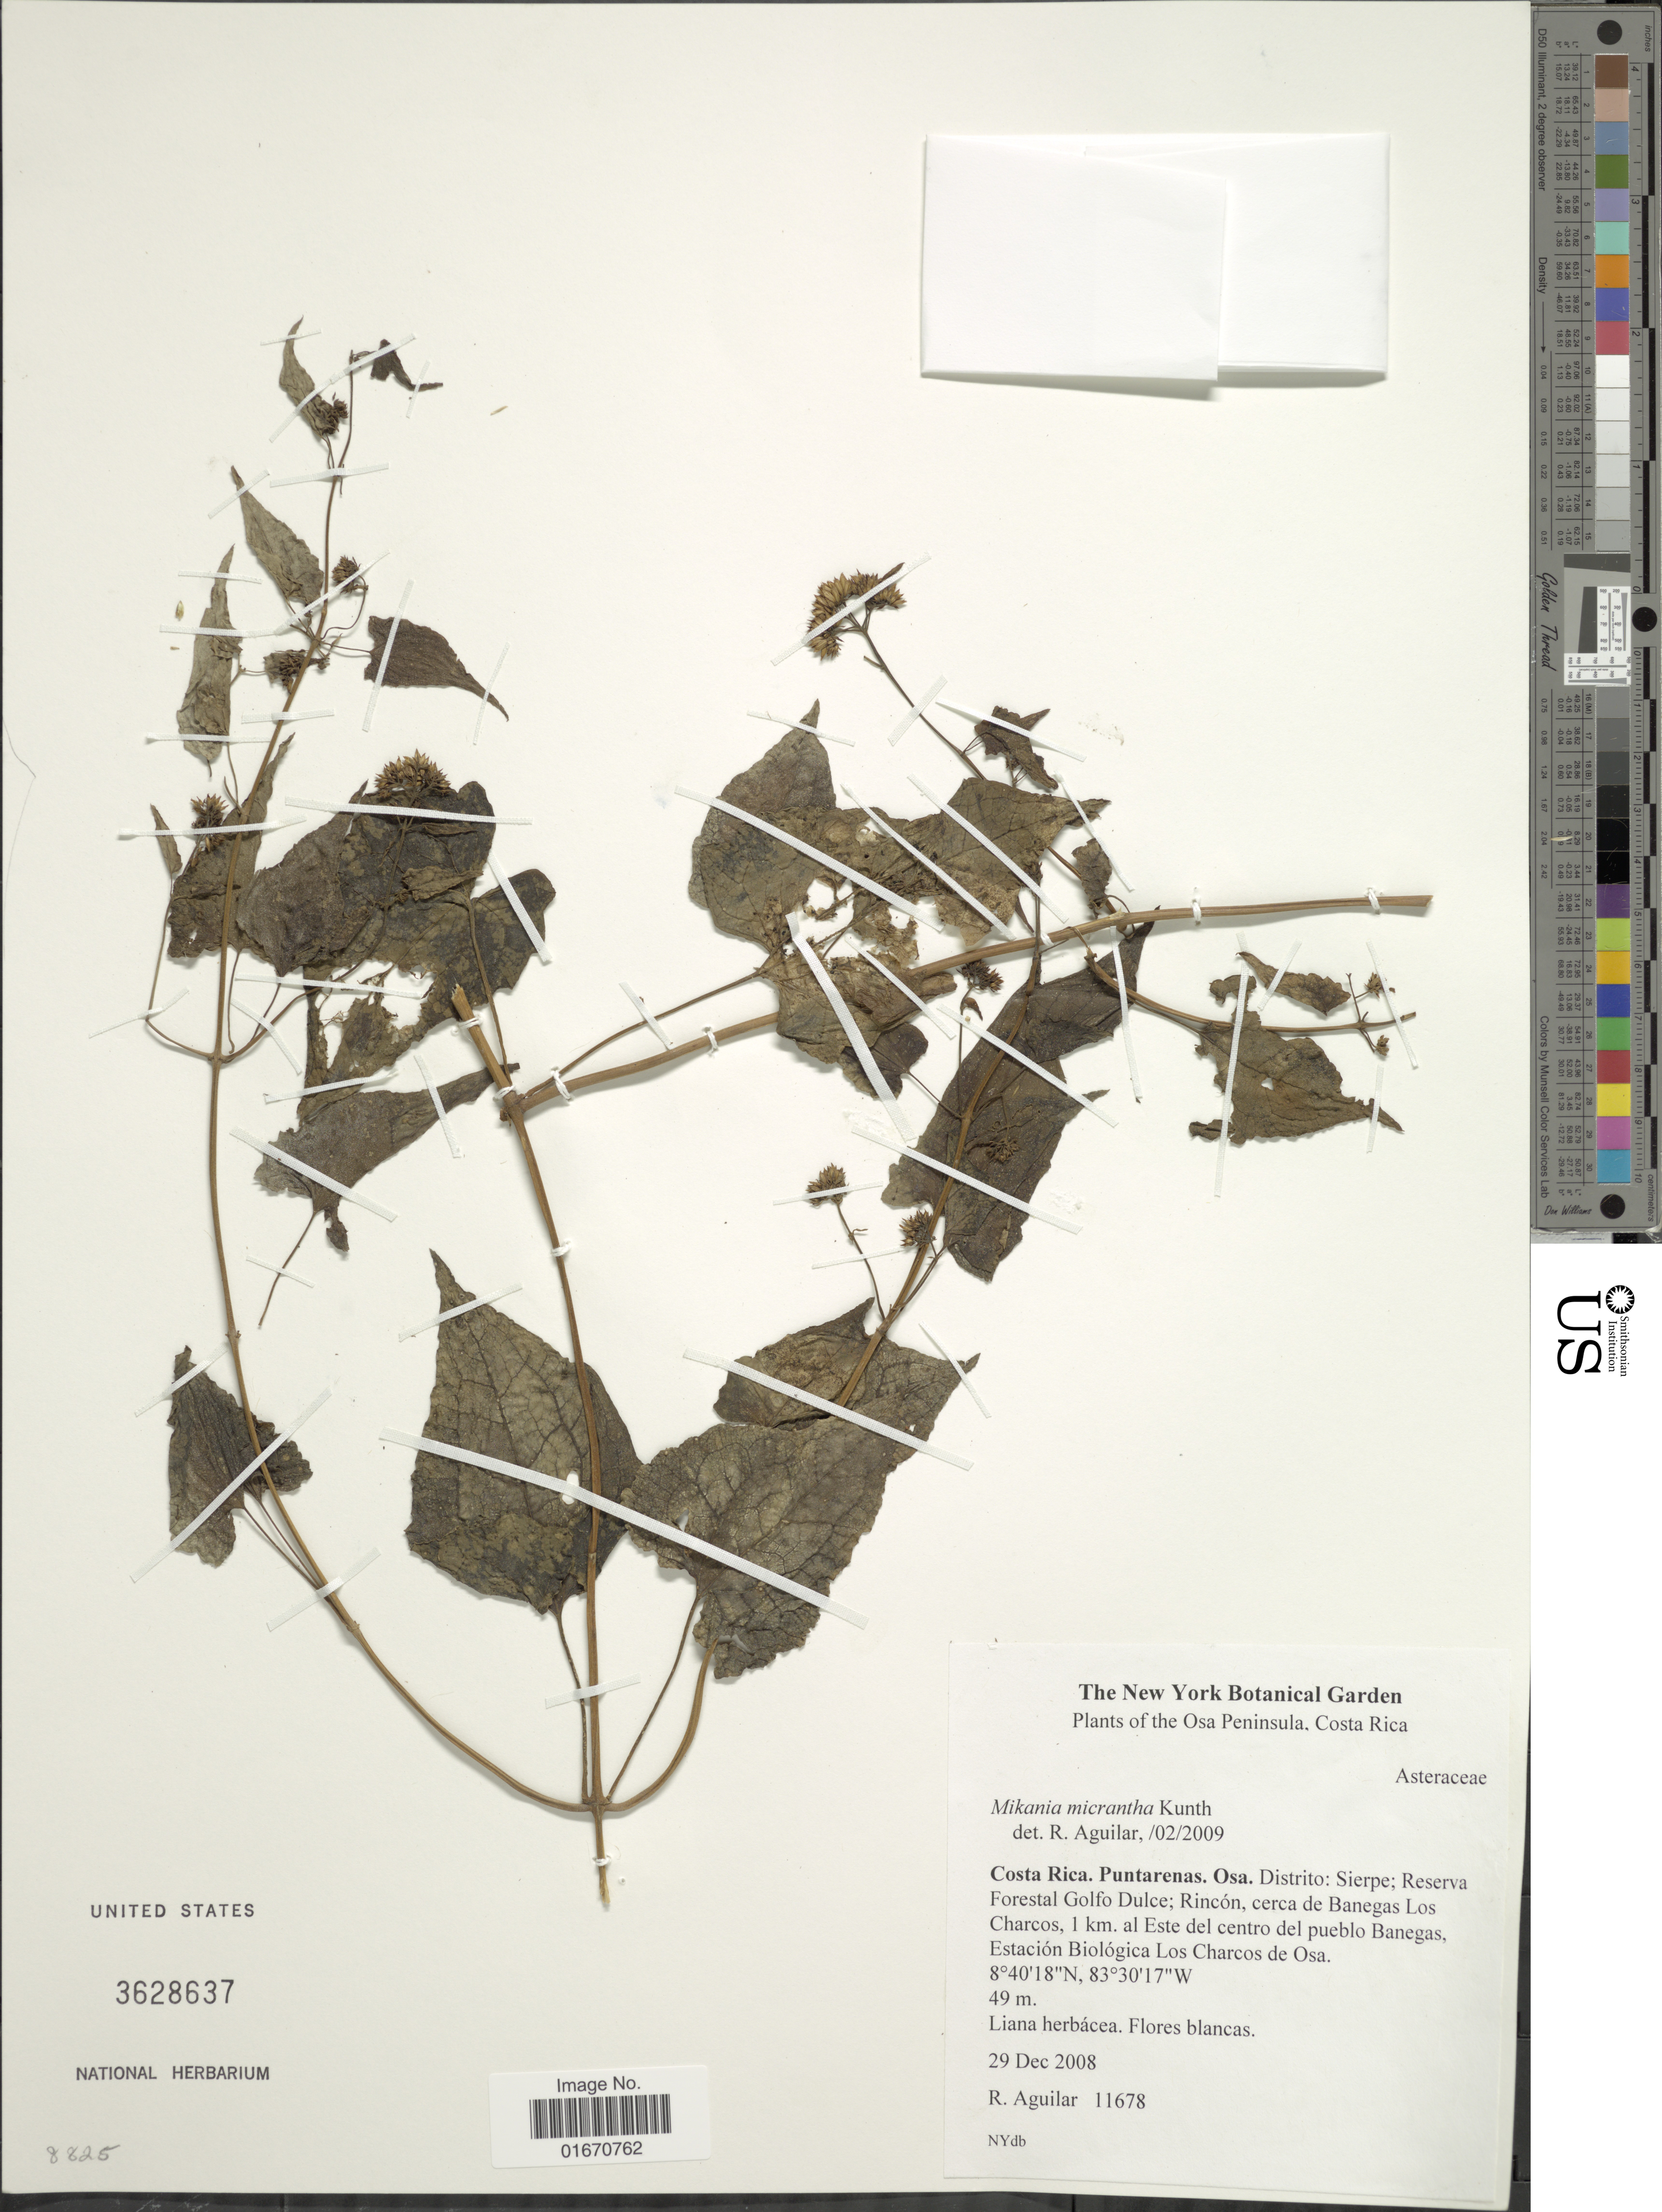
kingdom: Plantae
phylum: Tracheophyta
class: Magnoliopsida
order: Asterales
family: Asteraceae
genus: Mikania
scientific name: Mikania micrantha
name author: Kunth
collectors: R. Aguilar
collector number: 11678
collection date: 2008-12-29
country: Costa Rica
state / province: Puntarenas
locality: OSa Distrito, Sierpe, Reserva Forestal Golfo Dulce, Rincon cerca de Banegas Los Charcos, 1 km al Este del centro del pueblo Banegas, Estacion Biologica Los Charcos de Osa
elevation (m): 49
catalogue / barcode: US 3628637